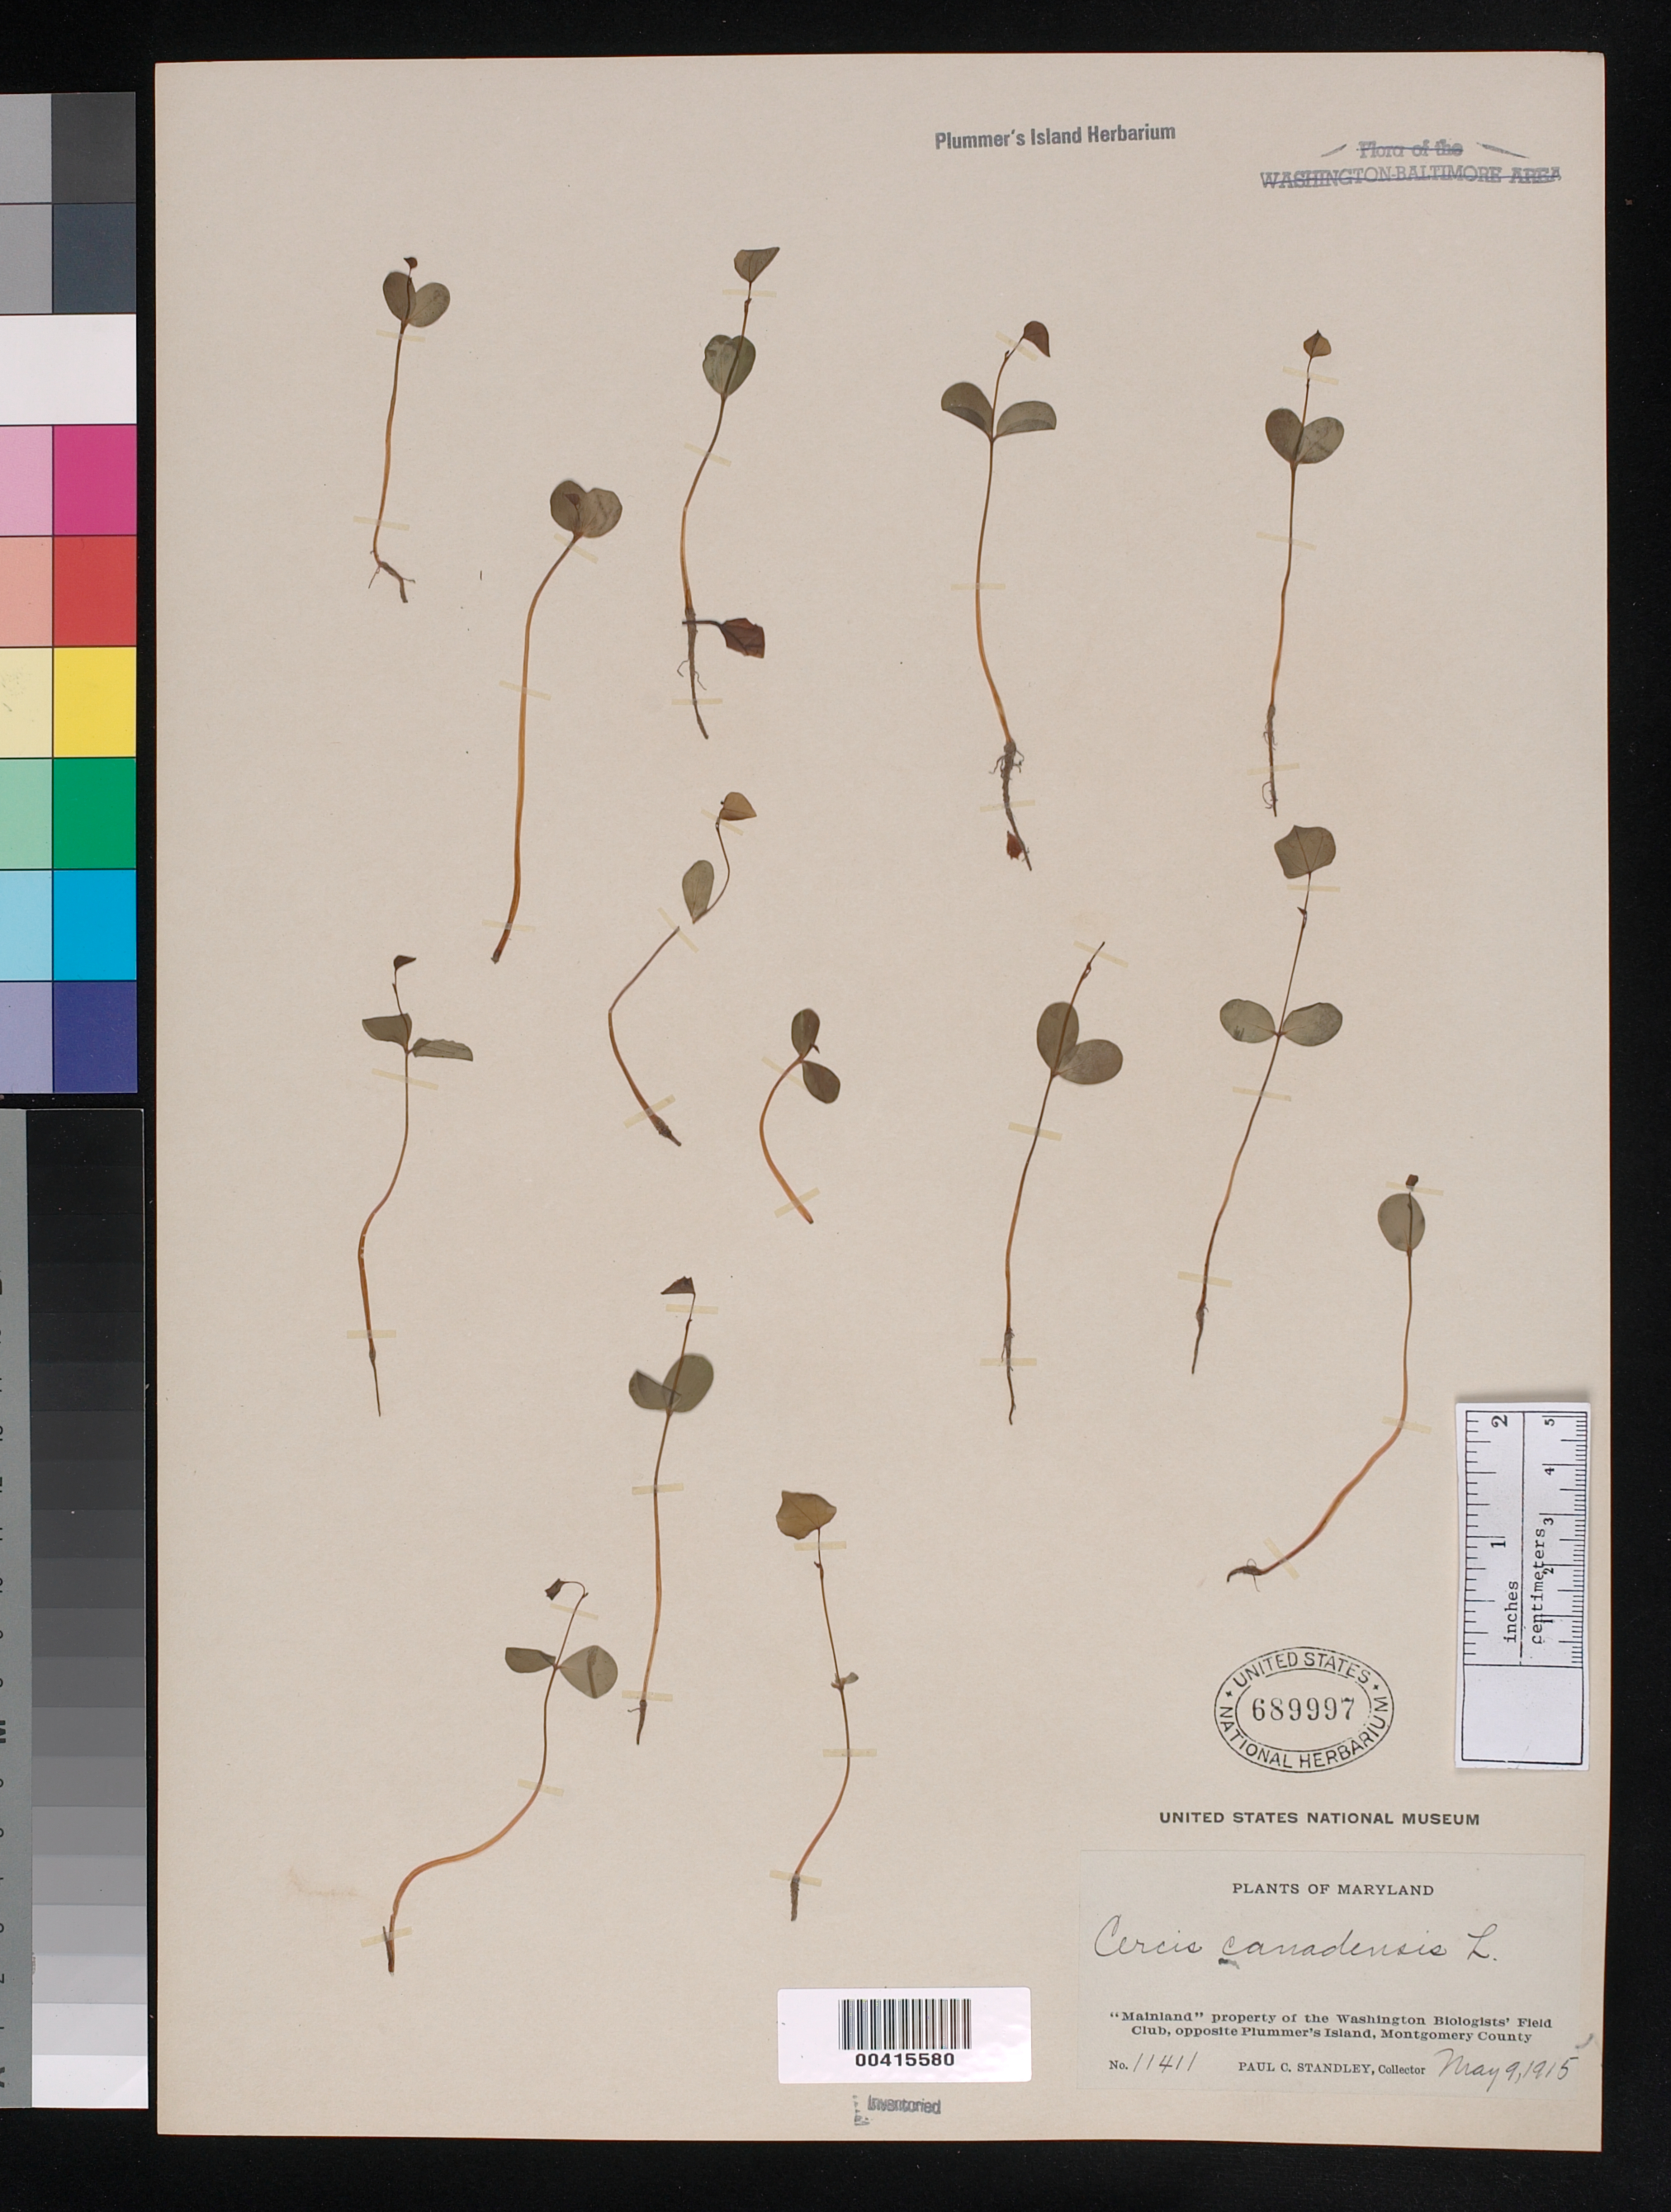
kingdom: Plantae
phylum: Tracheophyta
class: Magnoliopsida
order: Fabales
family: Fabaceae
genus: Cercis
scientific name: Cercis canadensis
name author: L.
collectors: P. C. Standley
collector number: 11411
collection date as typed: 09 May 1915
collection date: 1915-05-09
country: United States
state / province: Maryland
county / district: Montgomery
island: Plummers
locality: Plummer's Island C. & O. Canal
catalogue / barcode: US 689997